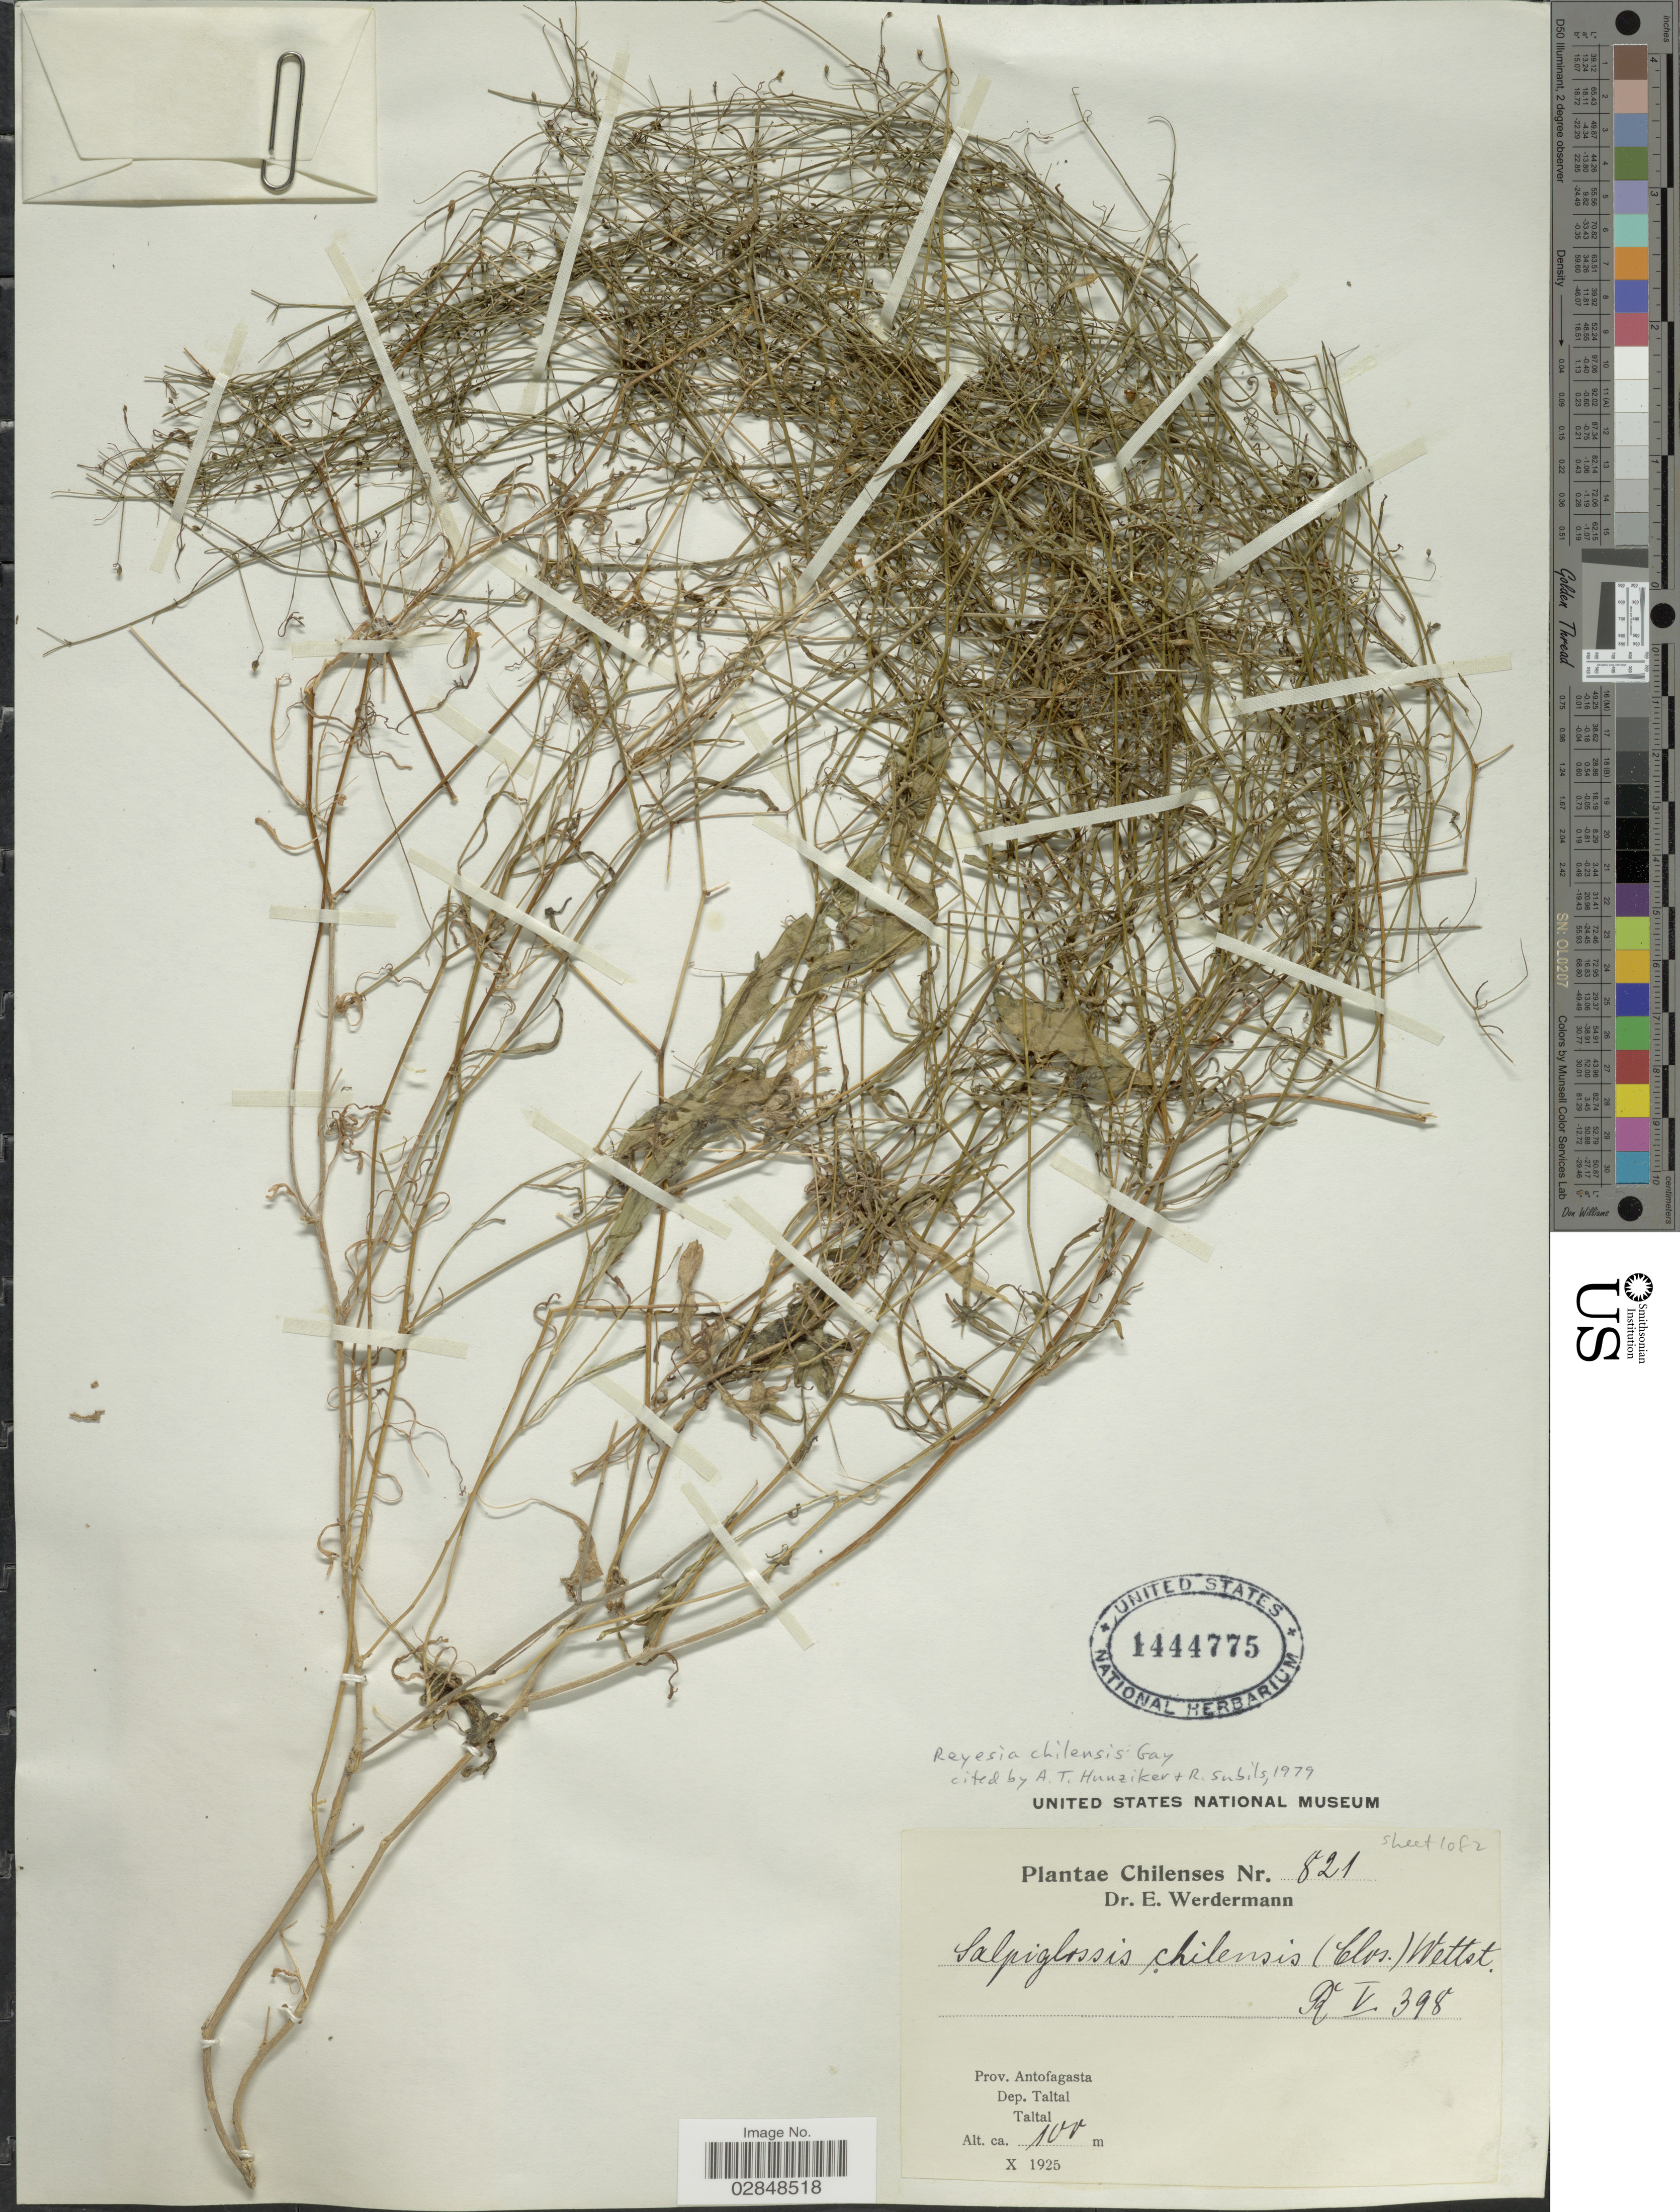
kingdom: Plantae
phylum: Tracheophyta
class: Magnoliopsida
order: Solanales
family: Solanaceae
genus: Reyesia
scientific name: Reyesia chilensis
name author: Gay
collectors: E. Werdermann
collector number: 821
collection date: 1925-10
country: Chile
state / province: Antofagasta (II)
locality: Dep. Taltal. Taltal.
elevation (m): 100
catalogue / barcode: US 1444775